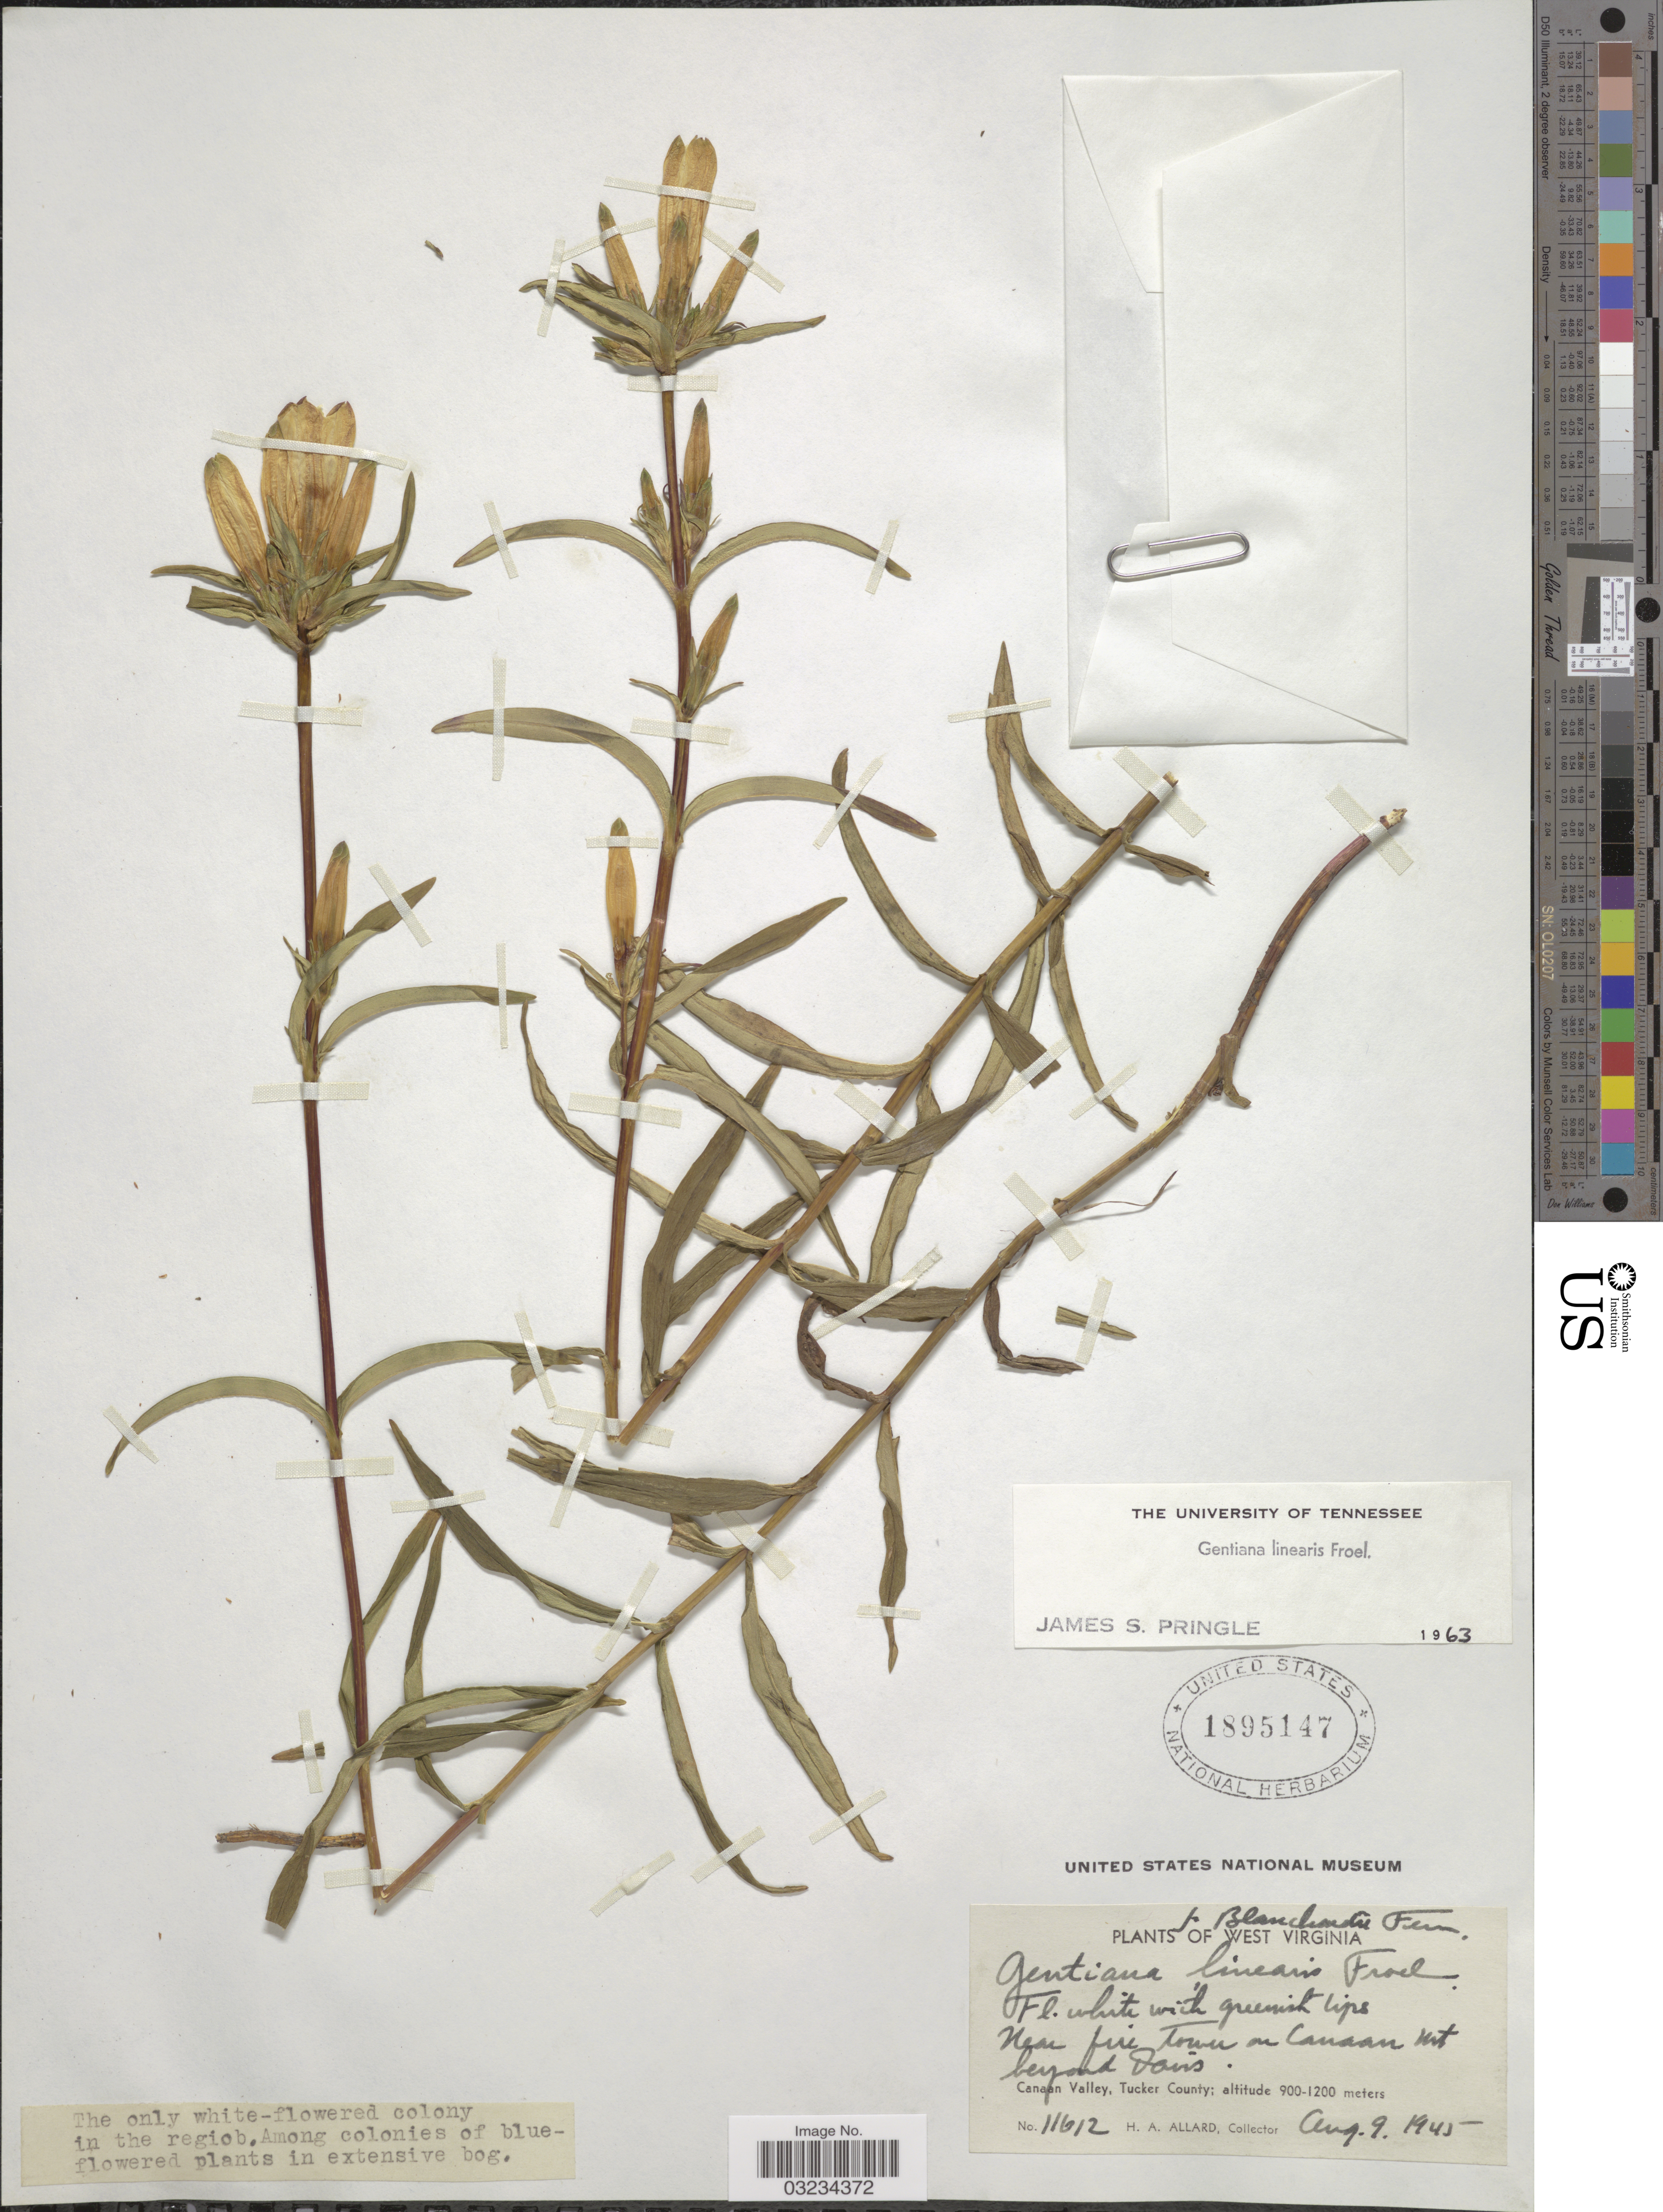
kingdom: Plantae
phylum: Tracheophyta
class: Magnoliopsida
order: Gentianales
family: Gentianaceae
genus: Gentiana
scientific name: Gentiana linearis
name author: Froel.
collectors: H. A. Allard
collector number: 11612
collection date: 1945-08-09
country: United States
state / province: West Virginia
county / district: Tucker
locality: Near fire Town on Canaan Mt beyond Davis. Canaan Valley, Tucker County.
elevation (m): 900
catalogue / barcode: US 1895147